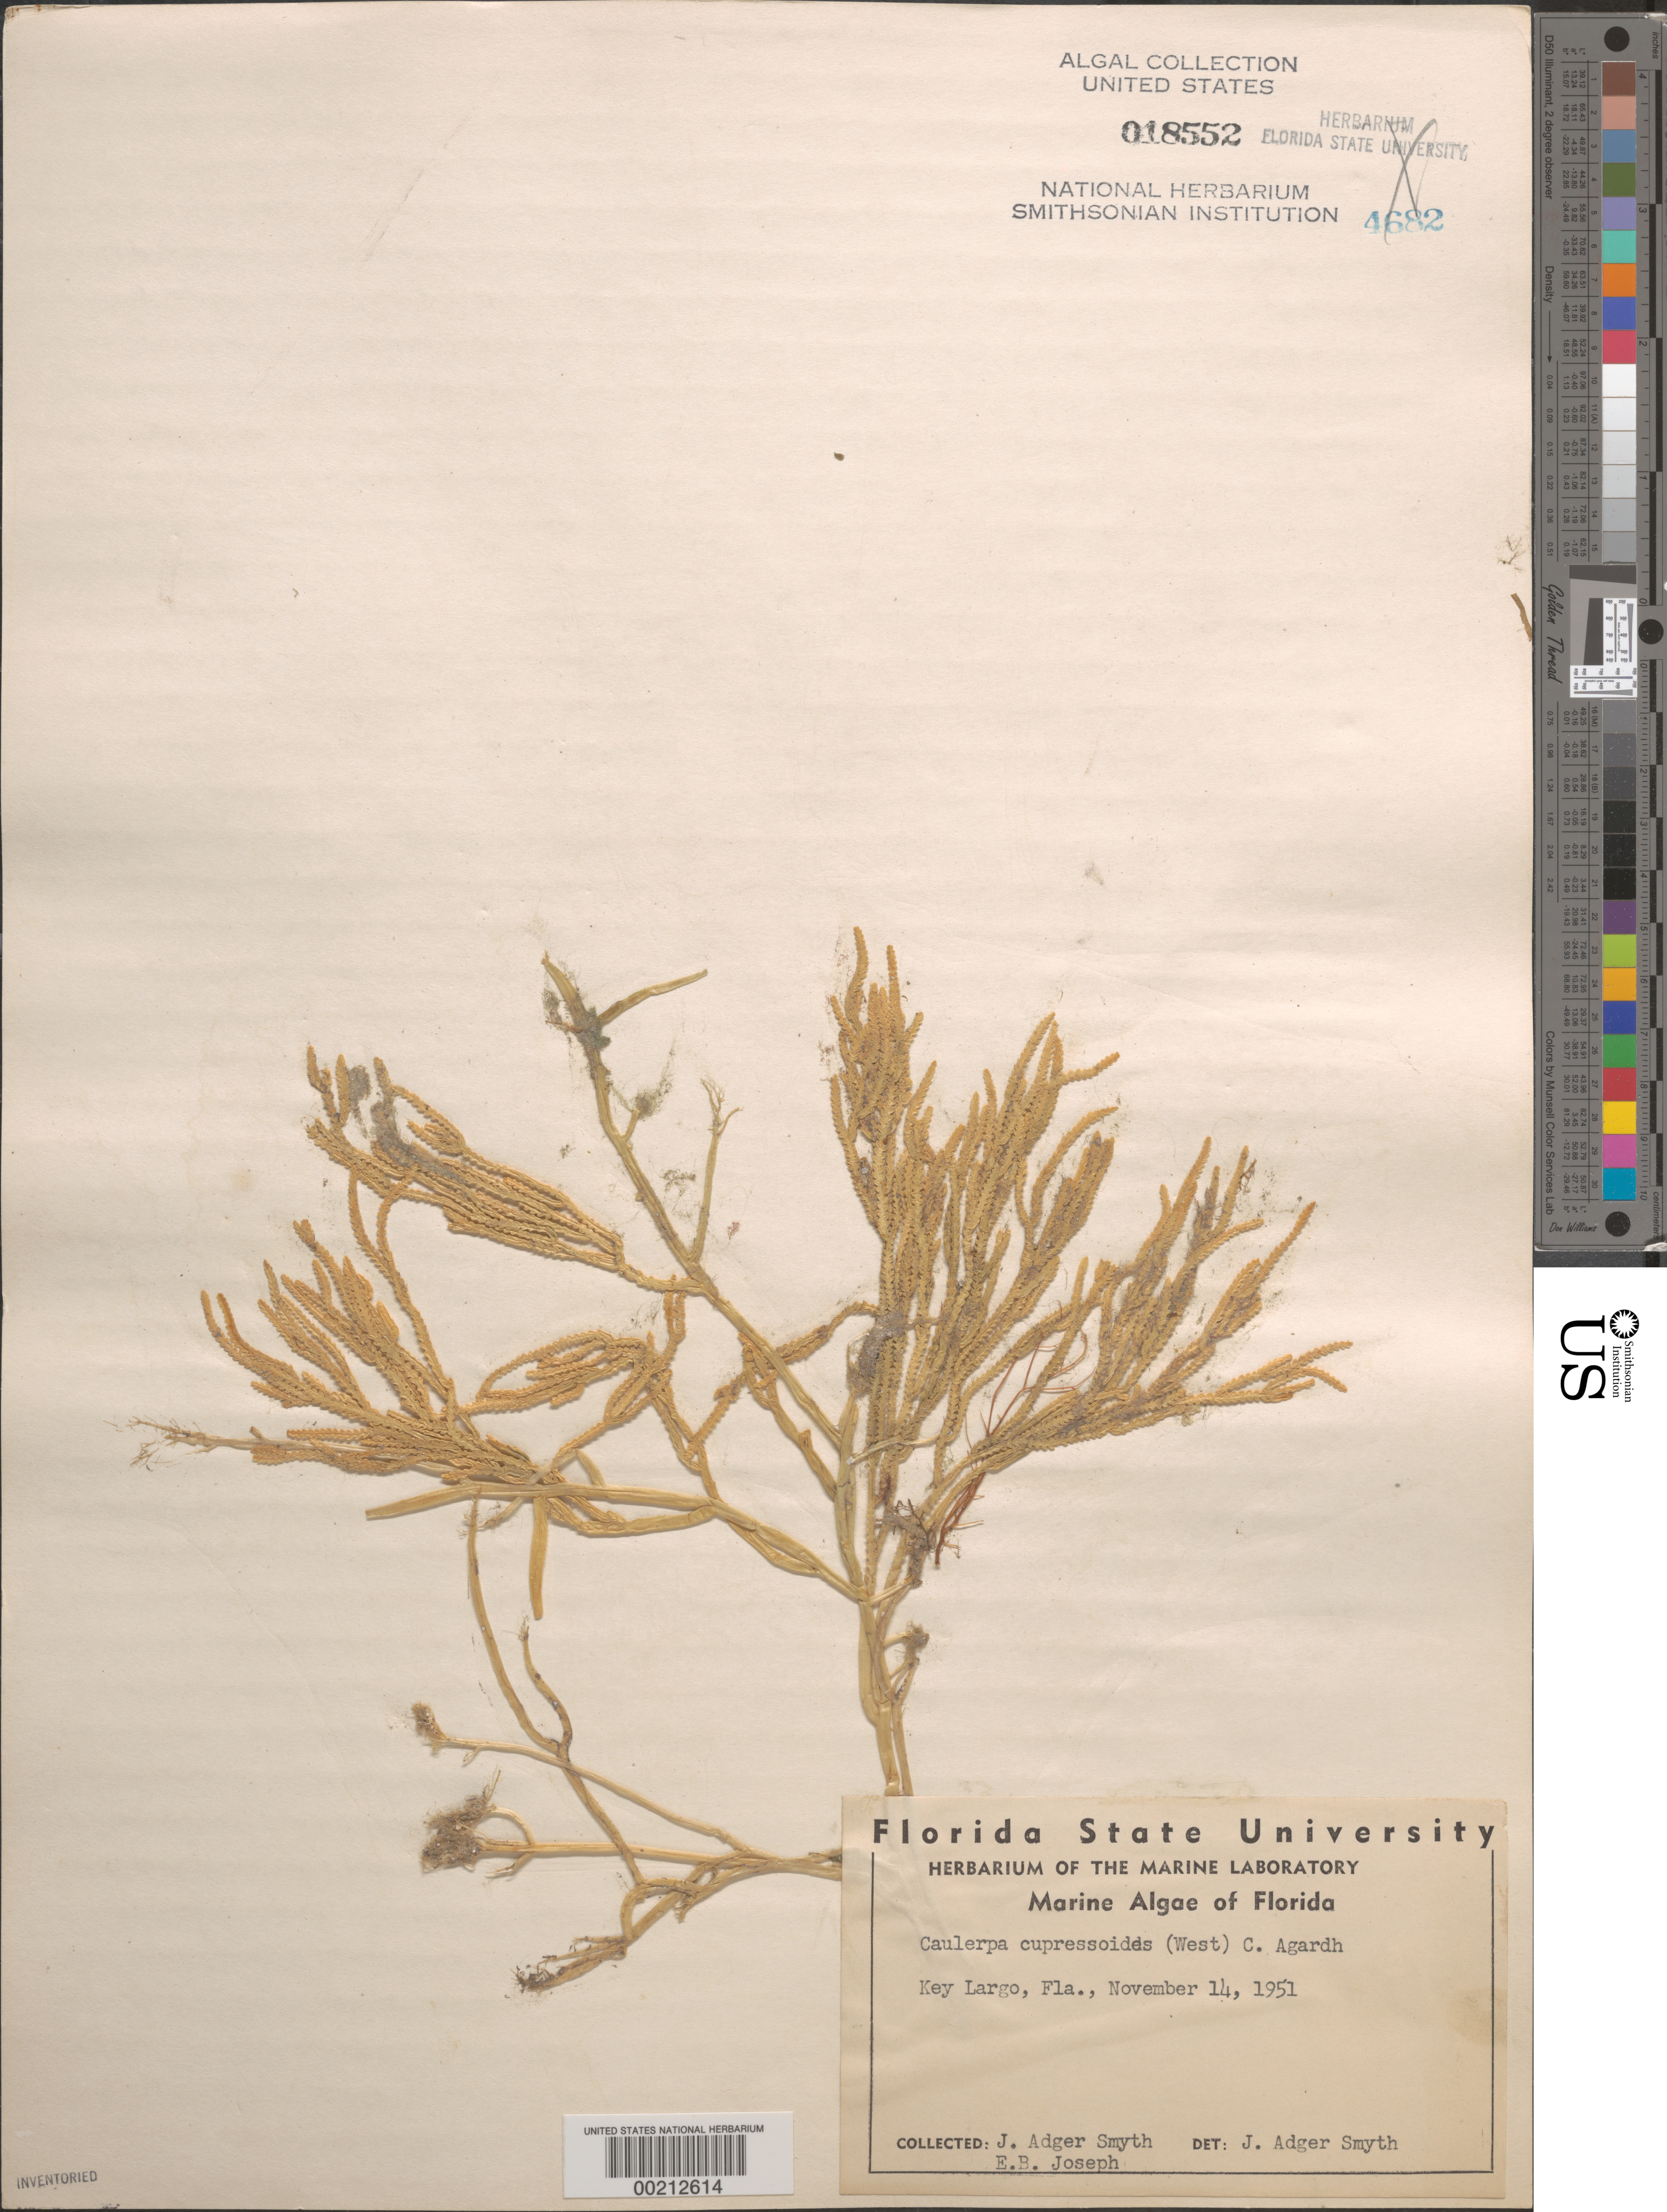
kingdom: Plantae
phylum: Chlorophyta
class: Ulvophyceae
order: Bryopsidales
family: Caulerpaceae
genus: Caulerpa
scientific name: Caulerpa cupressoides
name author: (Vahl) C. Agardh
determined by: Smyth, J. A.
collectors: J. Smyth & E. Joseph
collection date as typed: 14 Nov 1951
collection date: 1951-11-14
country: United States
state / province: Florida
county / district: Monroe County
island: Key Largo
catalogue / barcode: US 18552